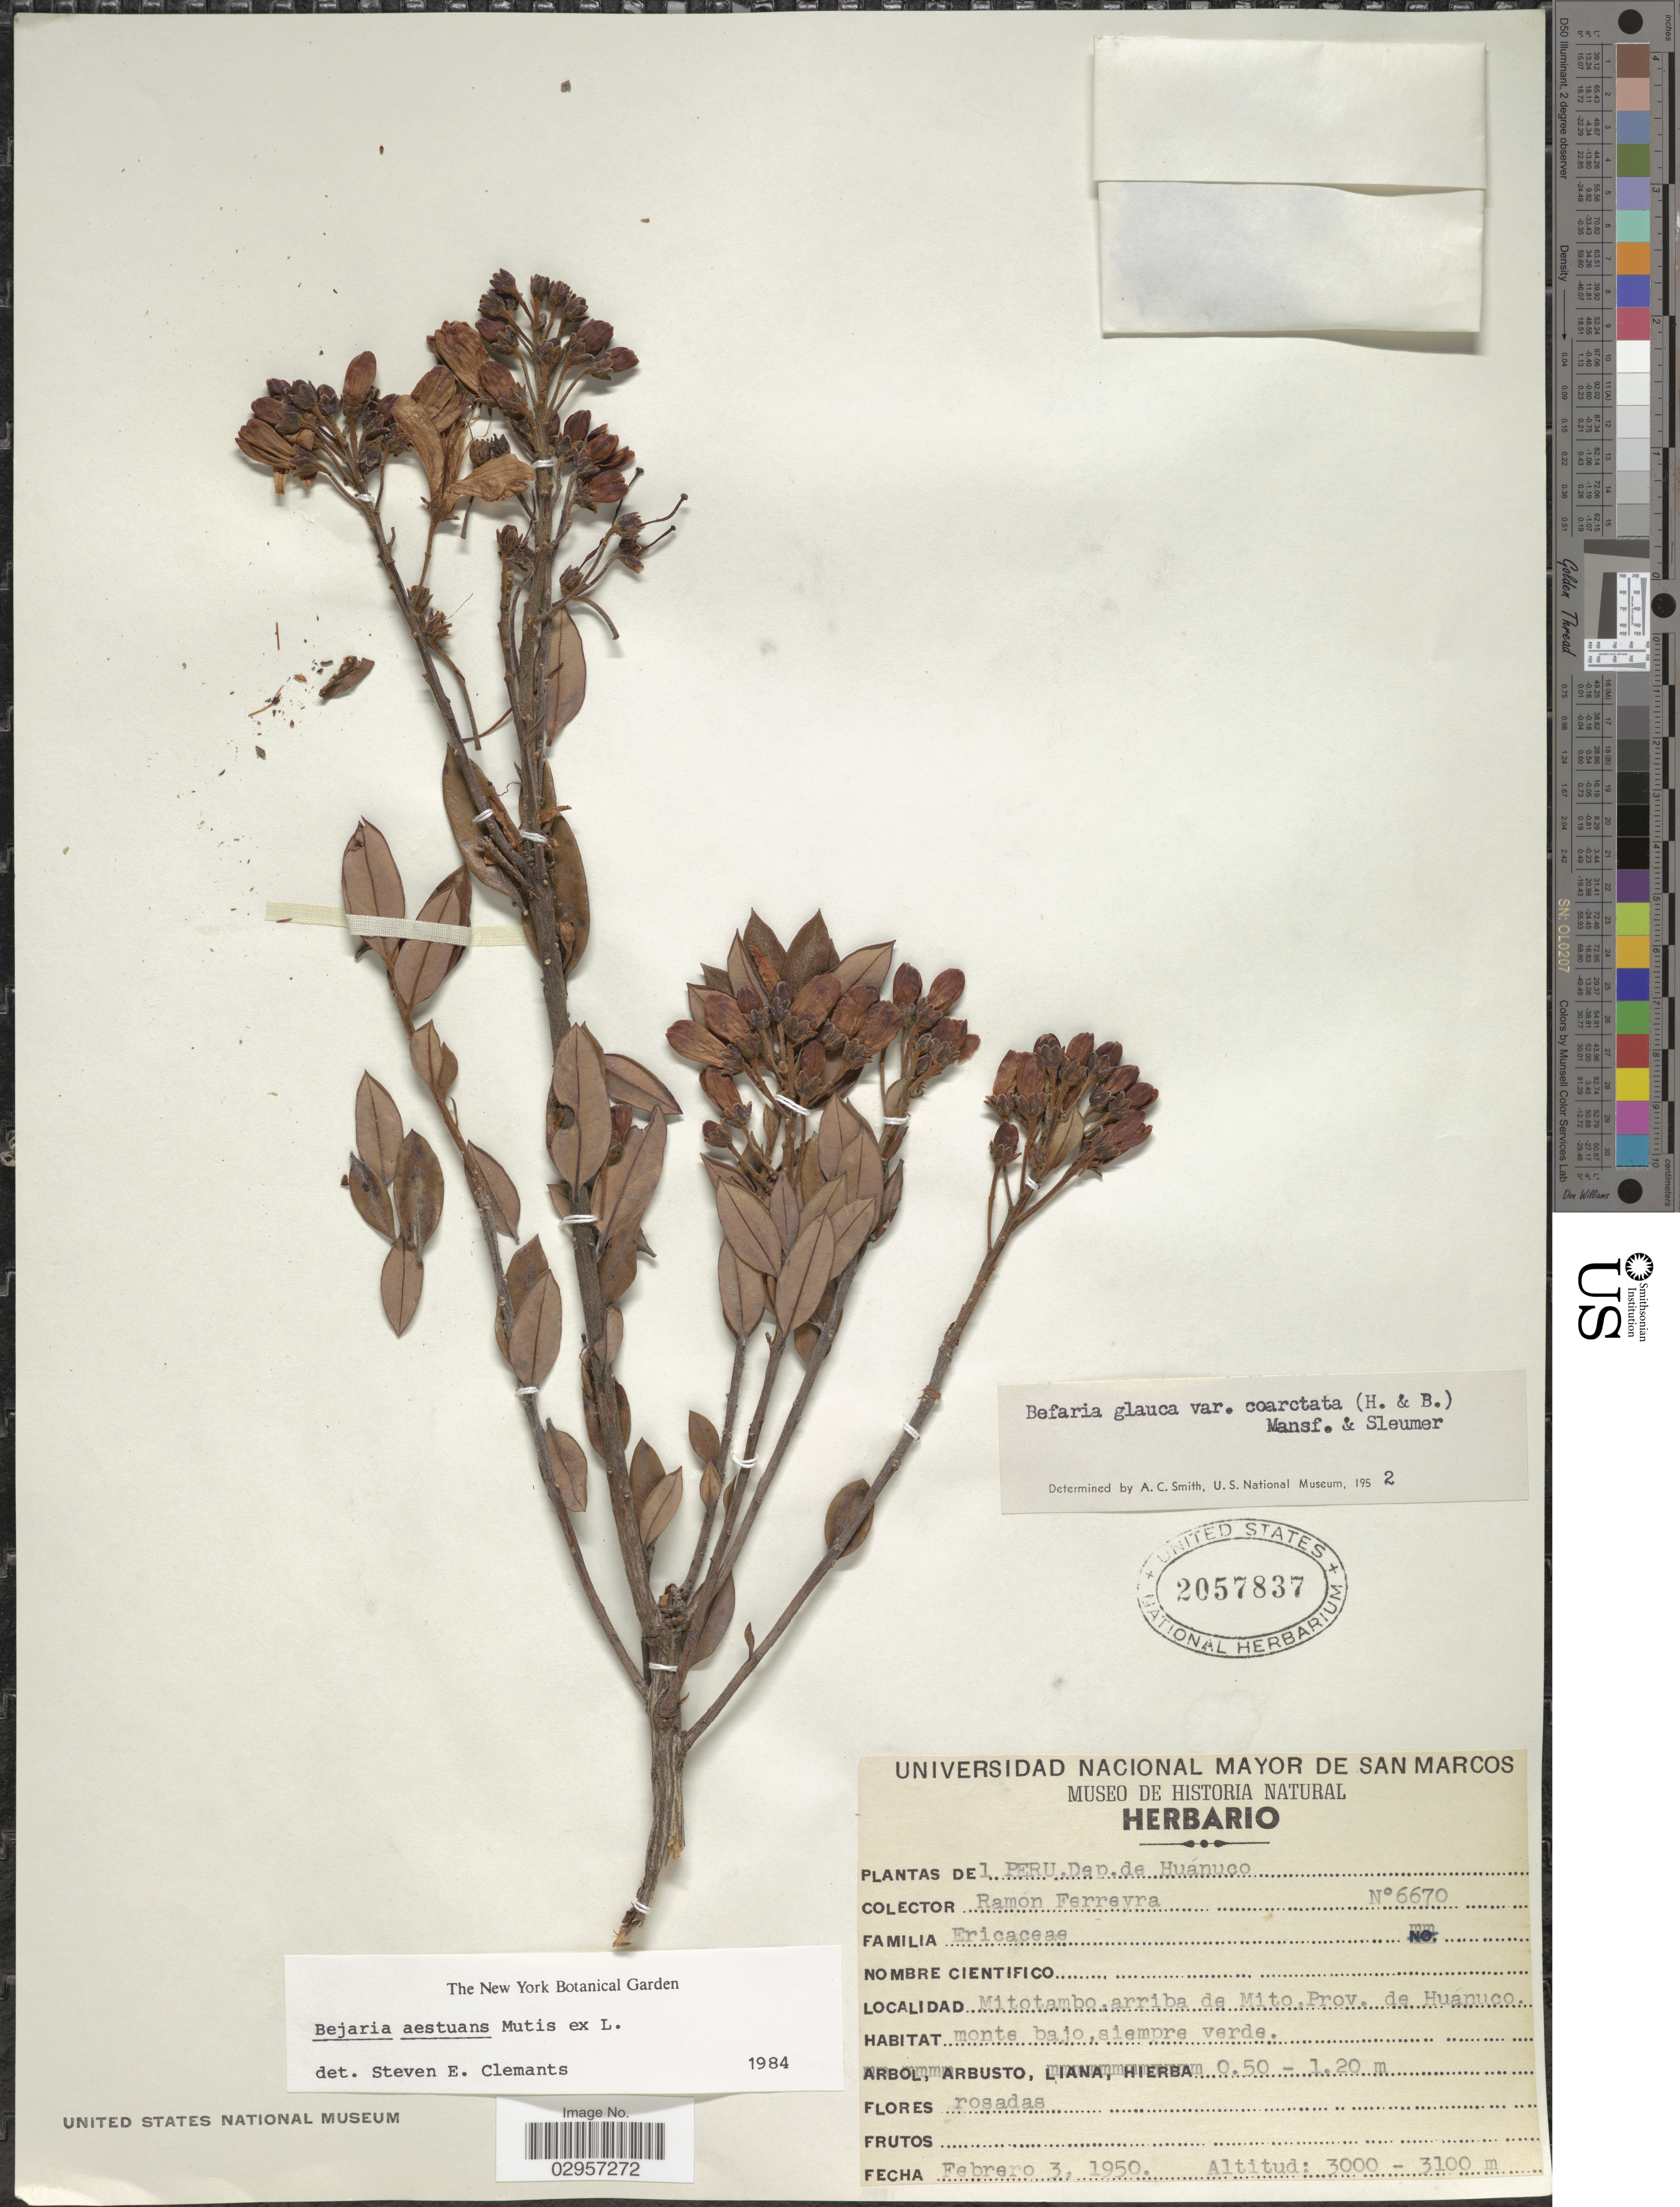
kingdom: Plantae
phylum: Tracheophyta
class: Magnoliopsida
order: Ericales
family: Ericaceae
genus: Befaria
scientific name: Befaria aestuans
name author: Mutis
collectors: R. A. Ferreyra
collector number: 6670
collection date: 1950-02-03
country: Peru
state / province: Huánuco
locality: Dep. de Huánuco. Mitotambo, arriba de Mito. Prov. de Huánuco.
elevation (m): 3000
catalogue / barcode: US 2057837